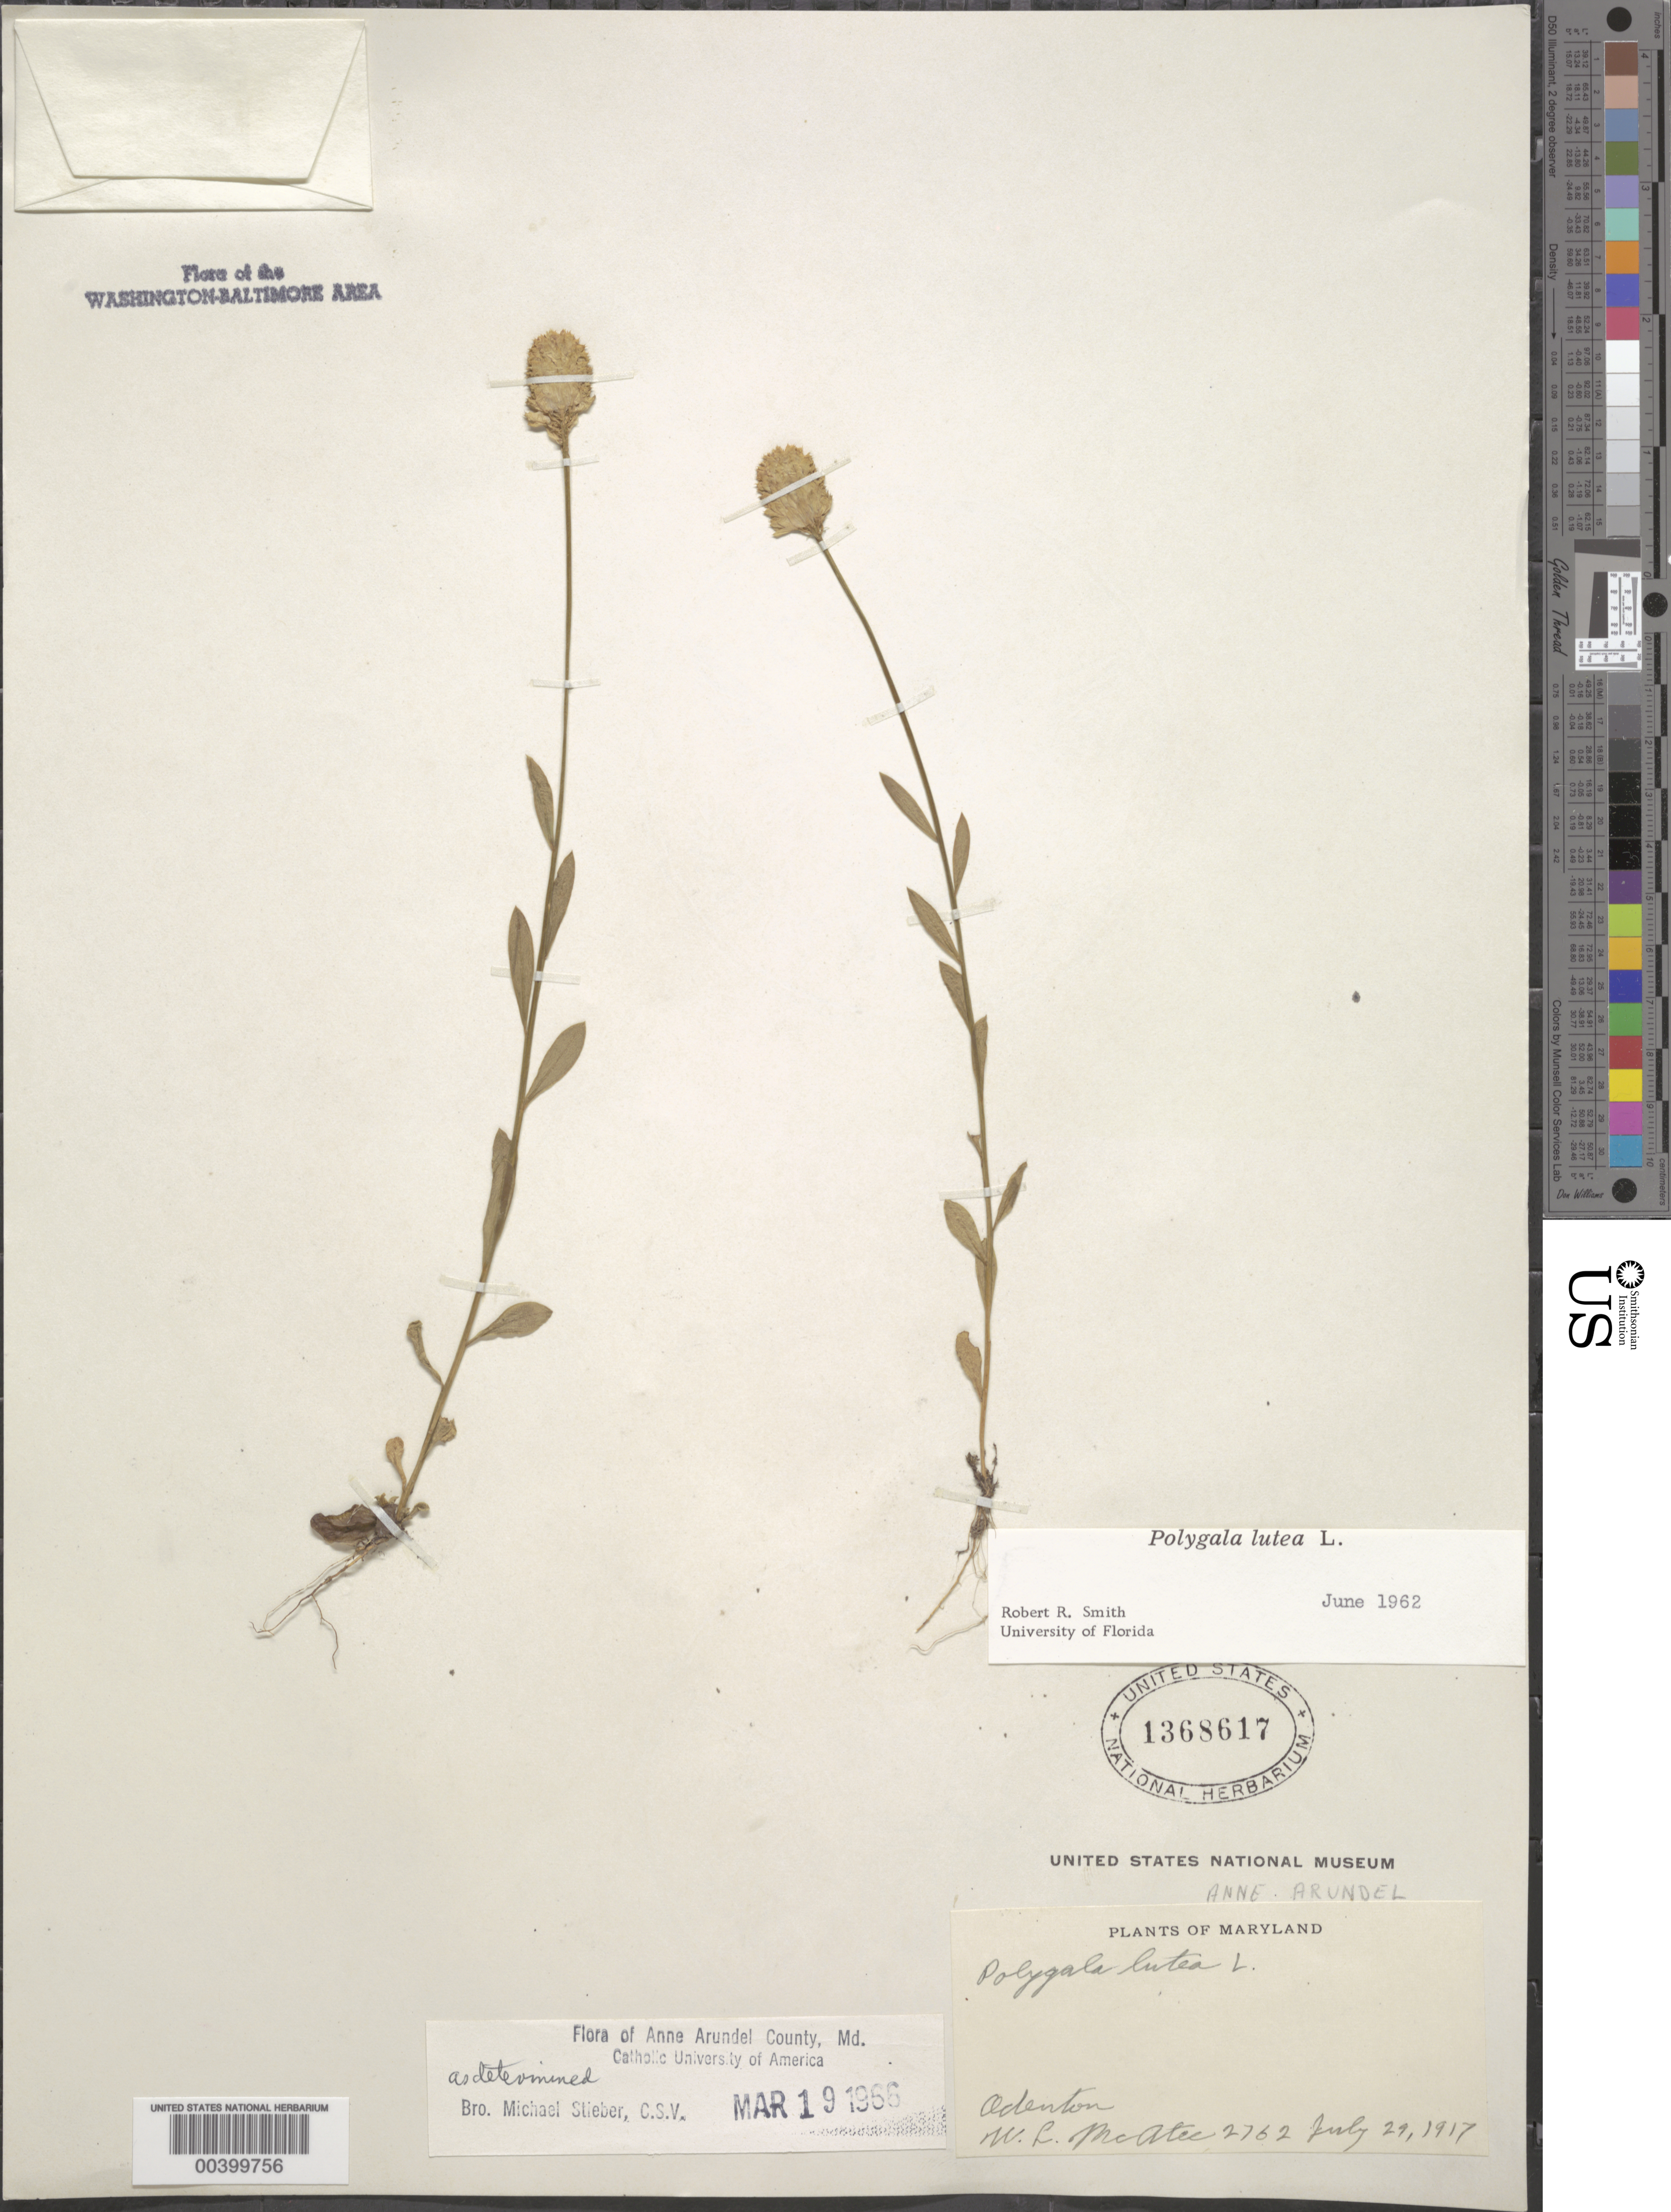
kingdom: Plantae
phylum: Tracheophyta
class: Magnoliopsida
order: Fabales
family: Polygalaceae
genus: Polygala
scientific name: Polygala lutea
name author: L.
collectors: W. McAtee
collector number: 2762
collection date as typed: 29 Jul 1917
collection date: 1917-07-29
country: United States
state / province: Maryland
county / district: Anne Arundel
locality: Odenton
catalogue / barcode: US 1368617